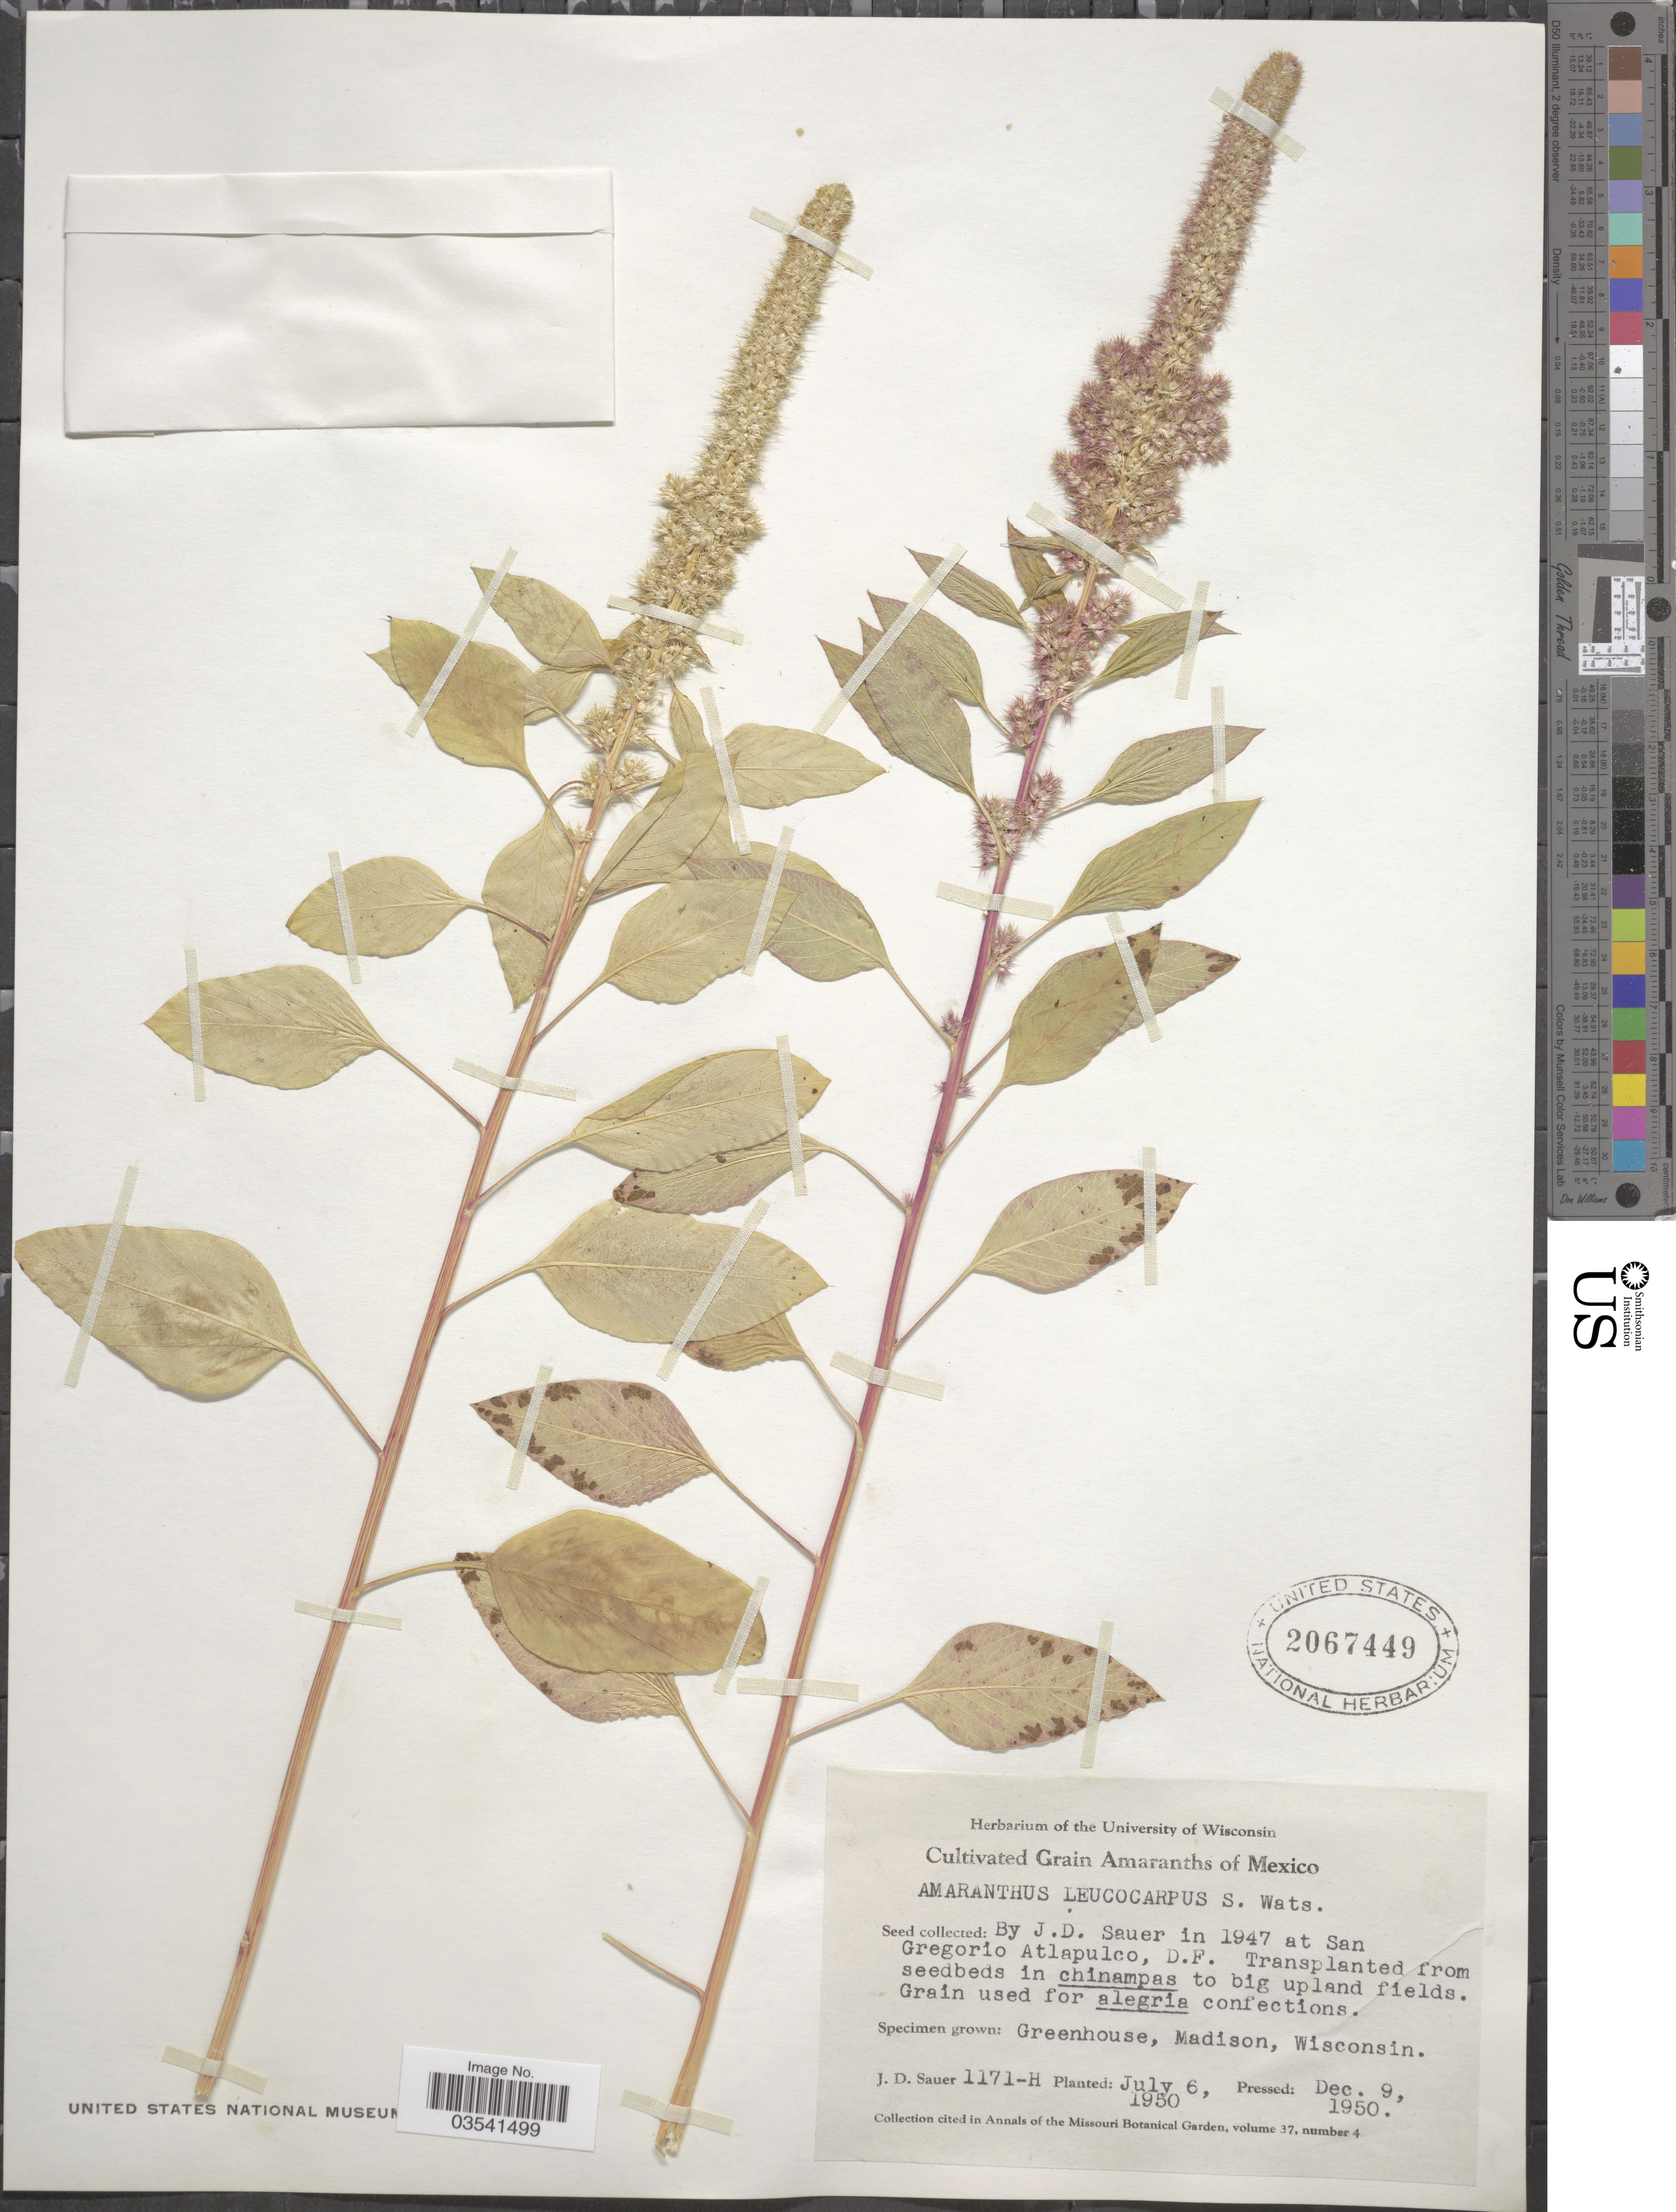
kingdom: Plantae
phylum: Tracheophyta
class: Magnoliopsida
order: Caryophyllales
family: Amaranthaceae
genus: Amaranthus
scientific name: Amaranthus leucocarpus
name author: S. Watson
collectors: J. D. Sauer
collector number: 1171-H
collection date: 1950-07-06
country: United States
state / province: Wisconsin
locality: Greenhouse, Madison.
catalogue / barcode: US 2067449